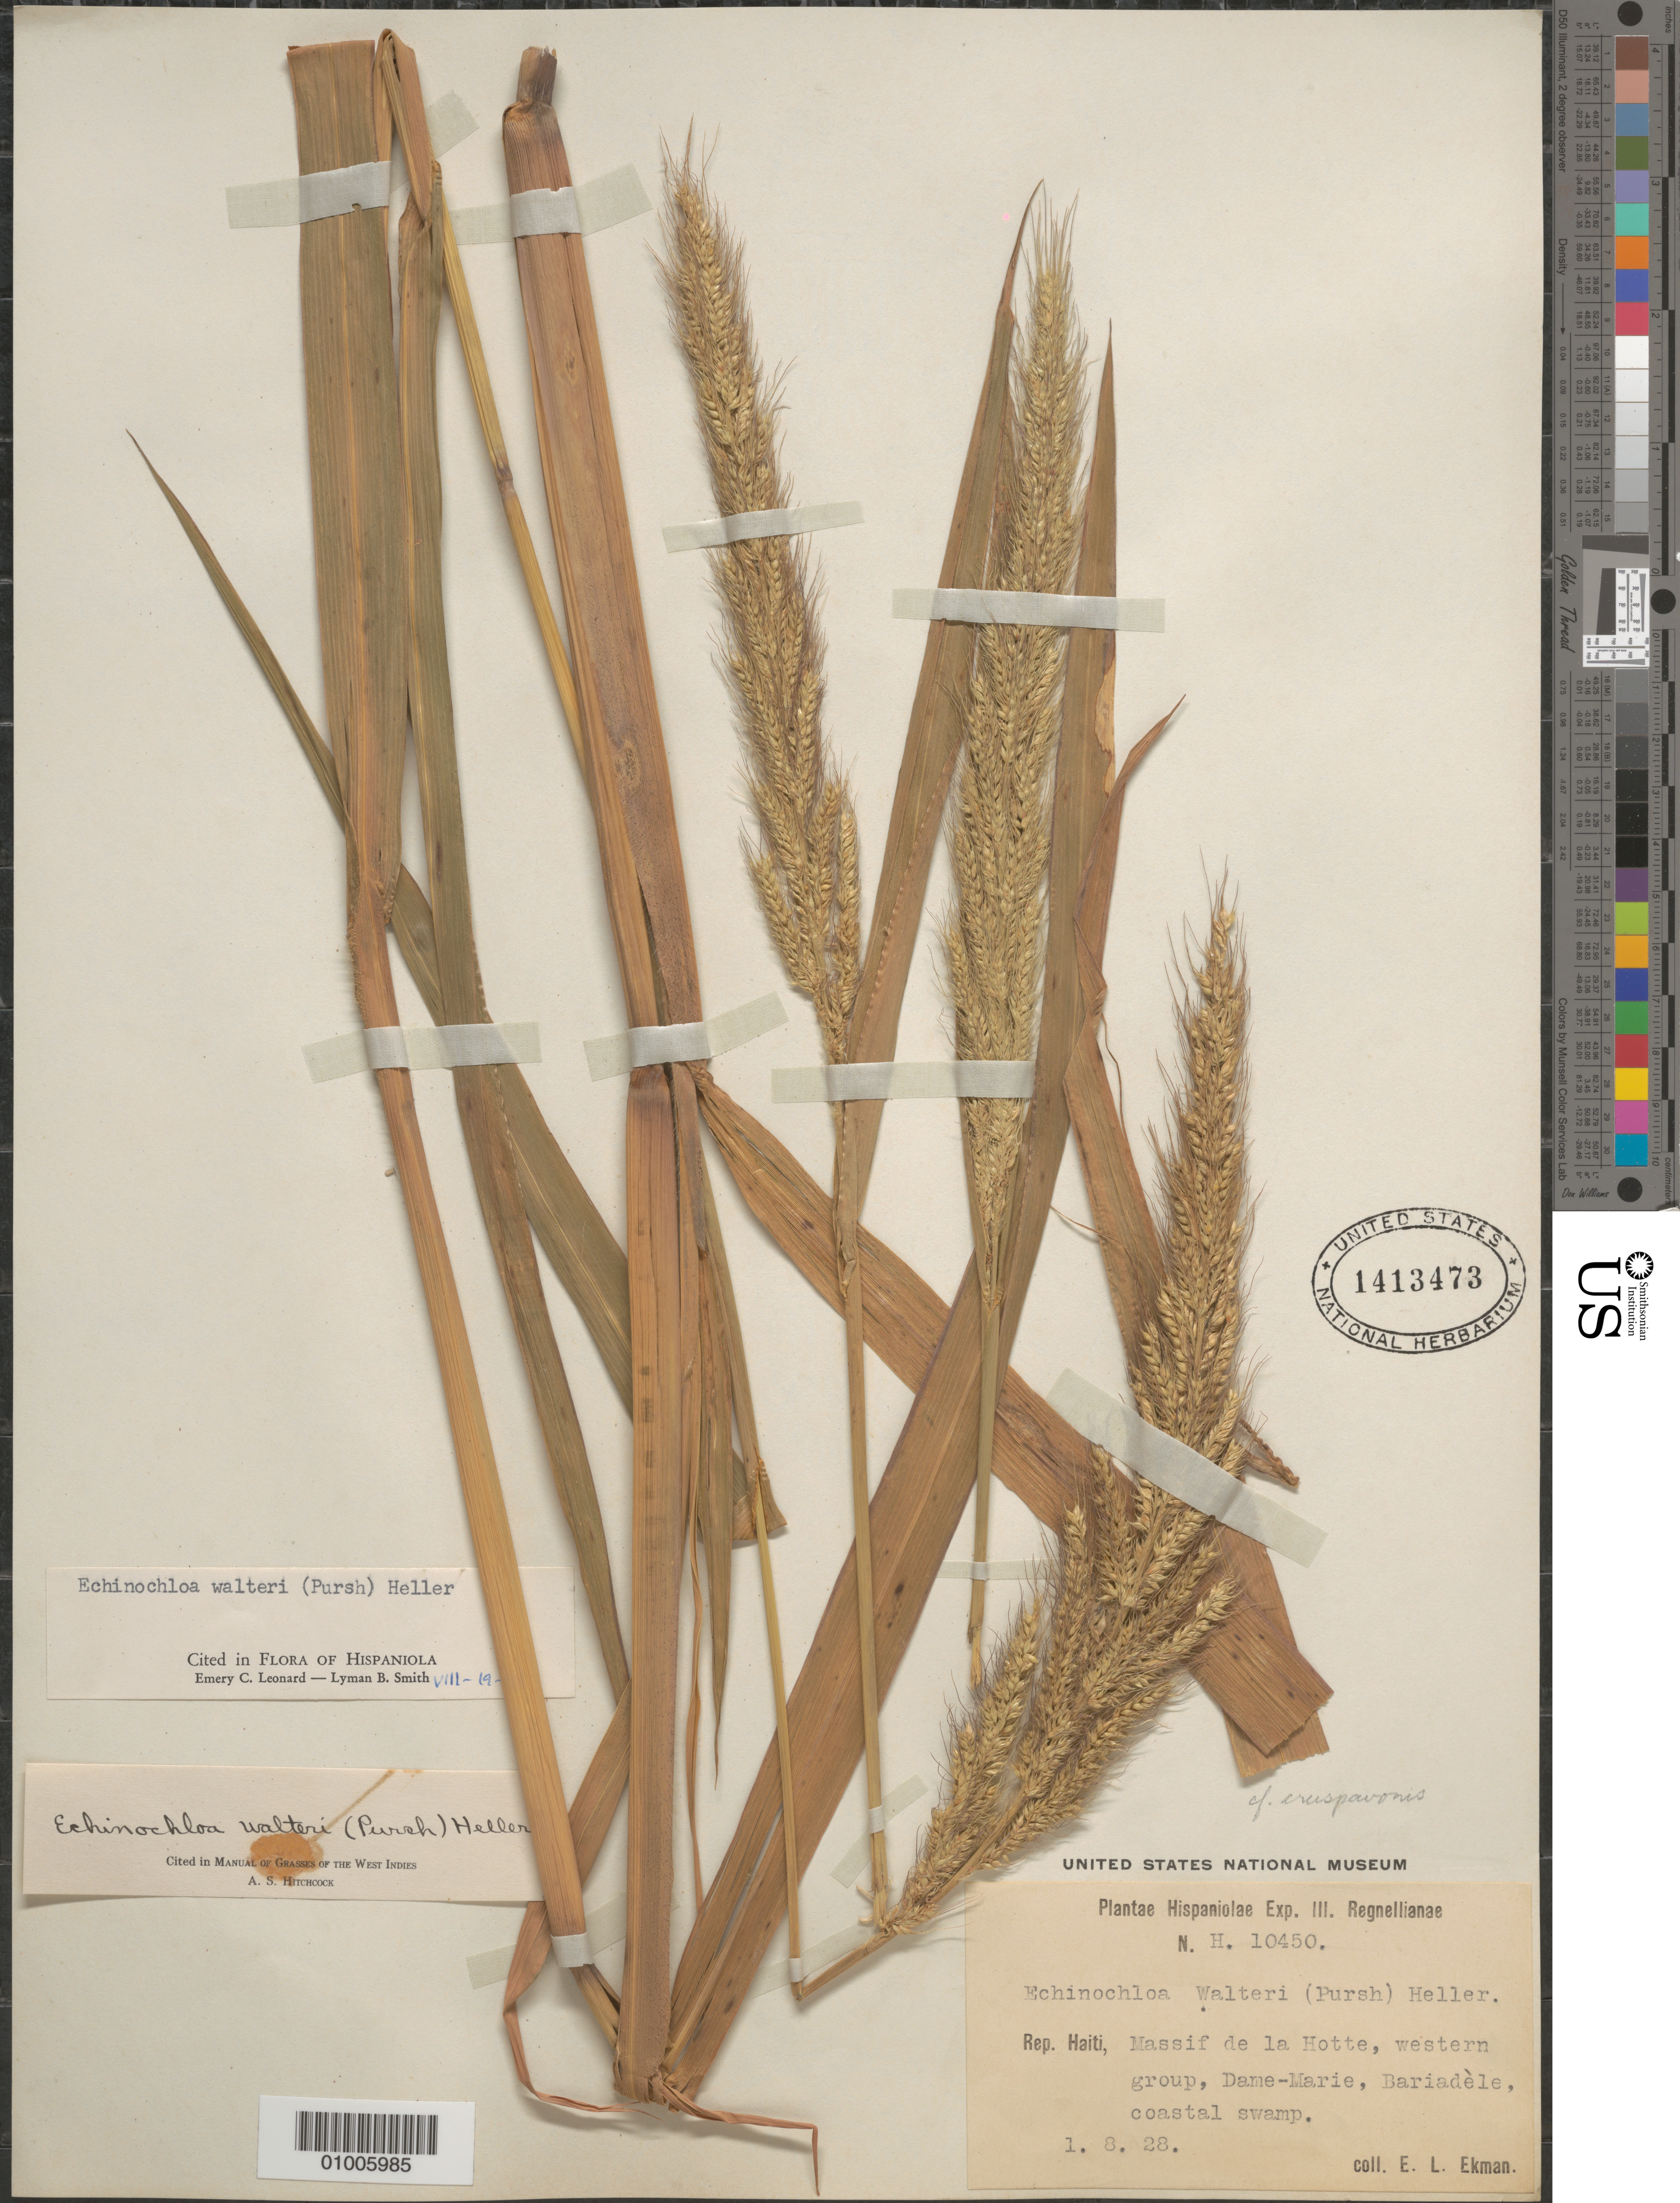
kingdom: Plantae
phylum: Tracheophyta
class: Liliopsida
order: Poales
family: Poaceae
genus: Echinochloa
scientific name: Echinochloa walteri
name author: (Pursh) A. Heller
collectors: E. L. Ekman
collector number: H 10450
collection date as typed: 01 Aug 1928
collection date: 1928-08-01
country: Haiti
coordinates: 0 N, 0 E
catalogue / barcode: US 1413473